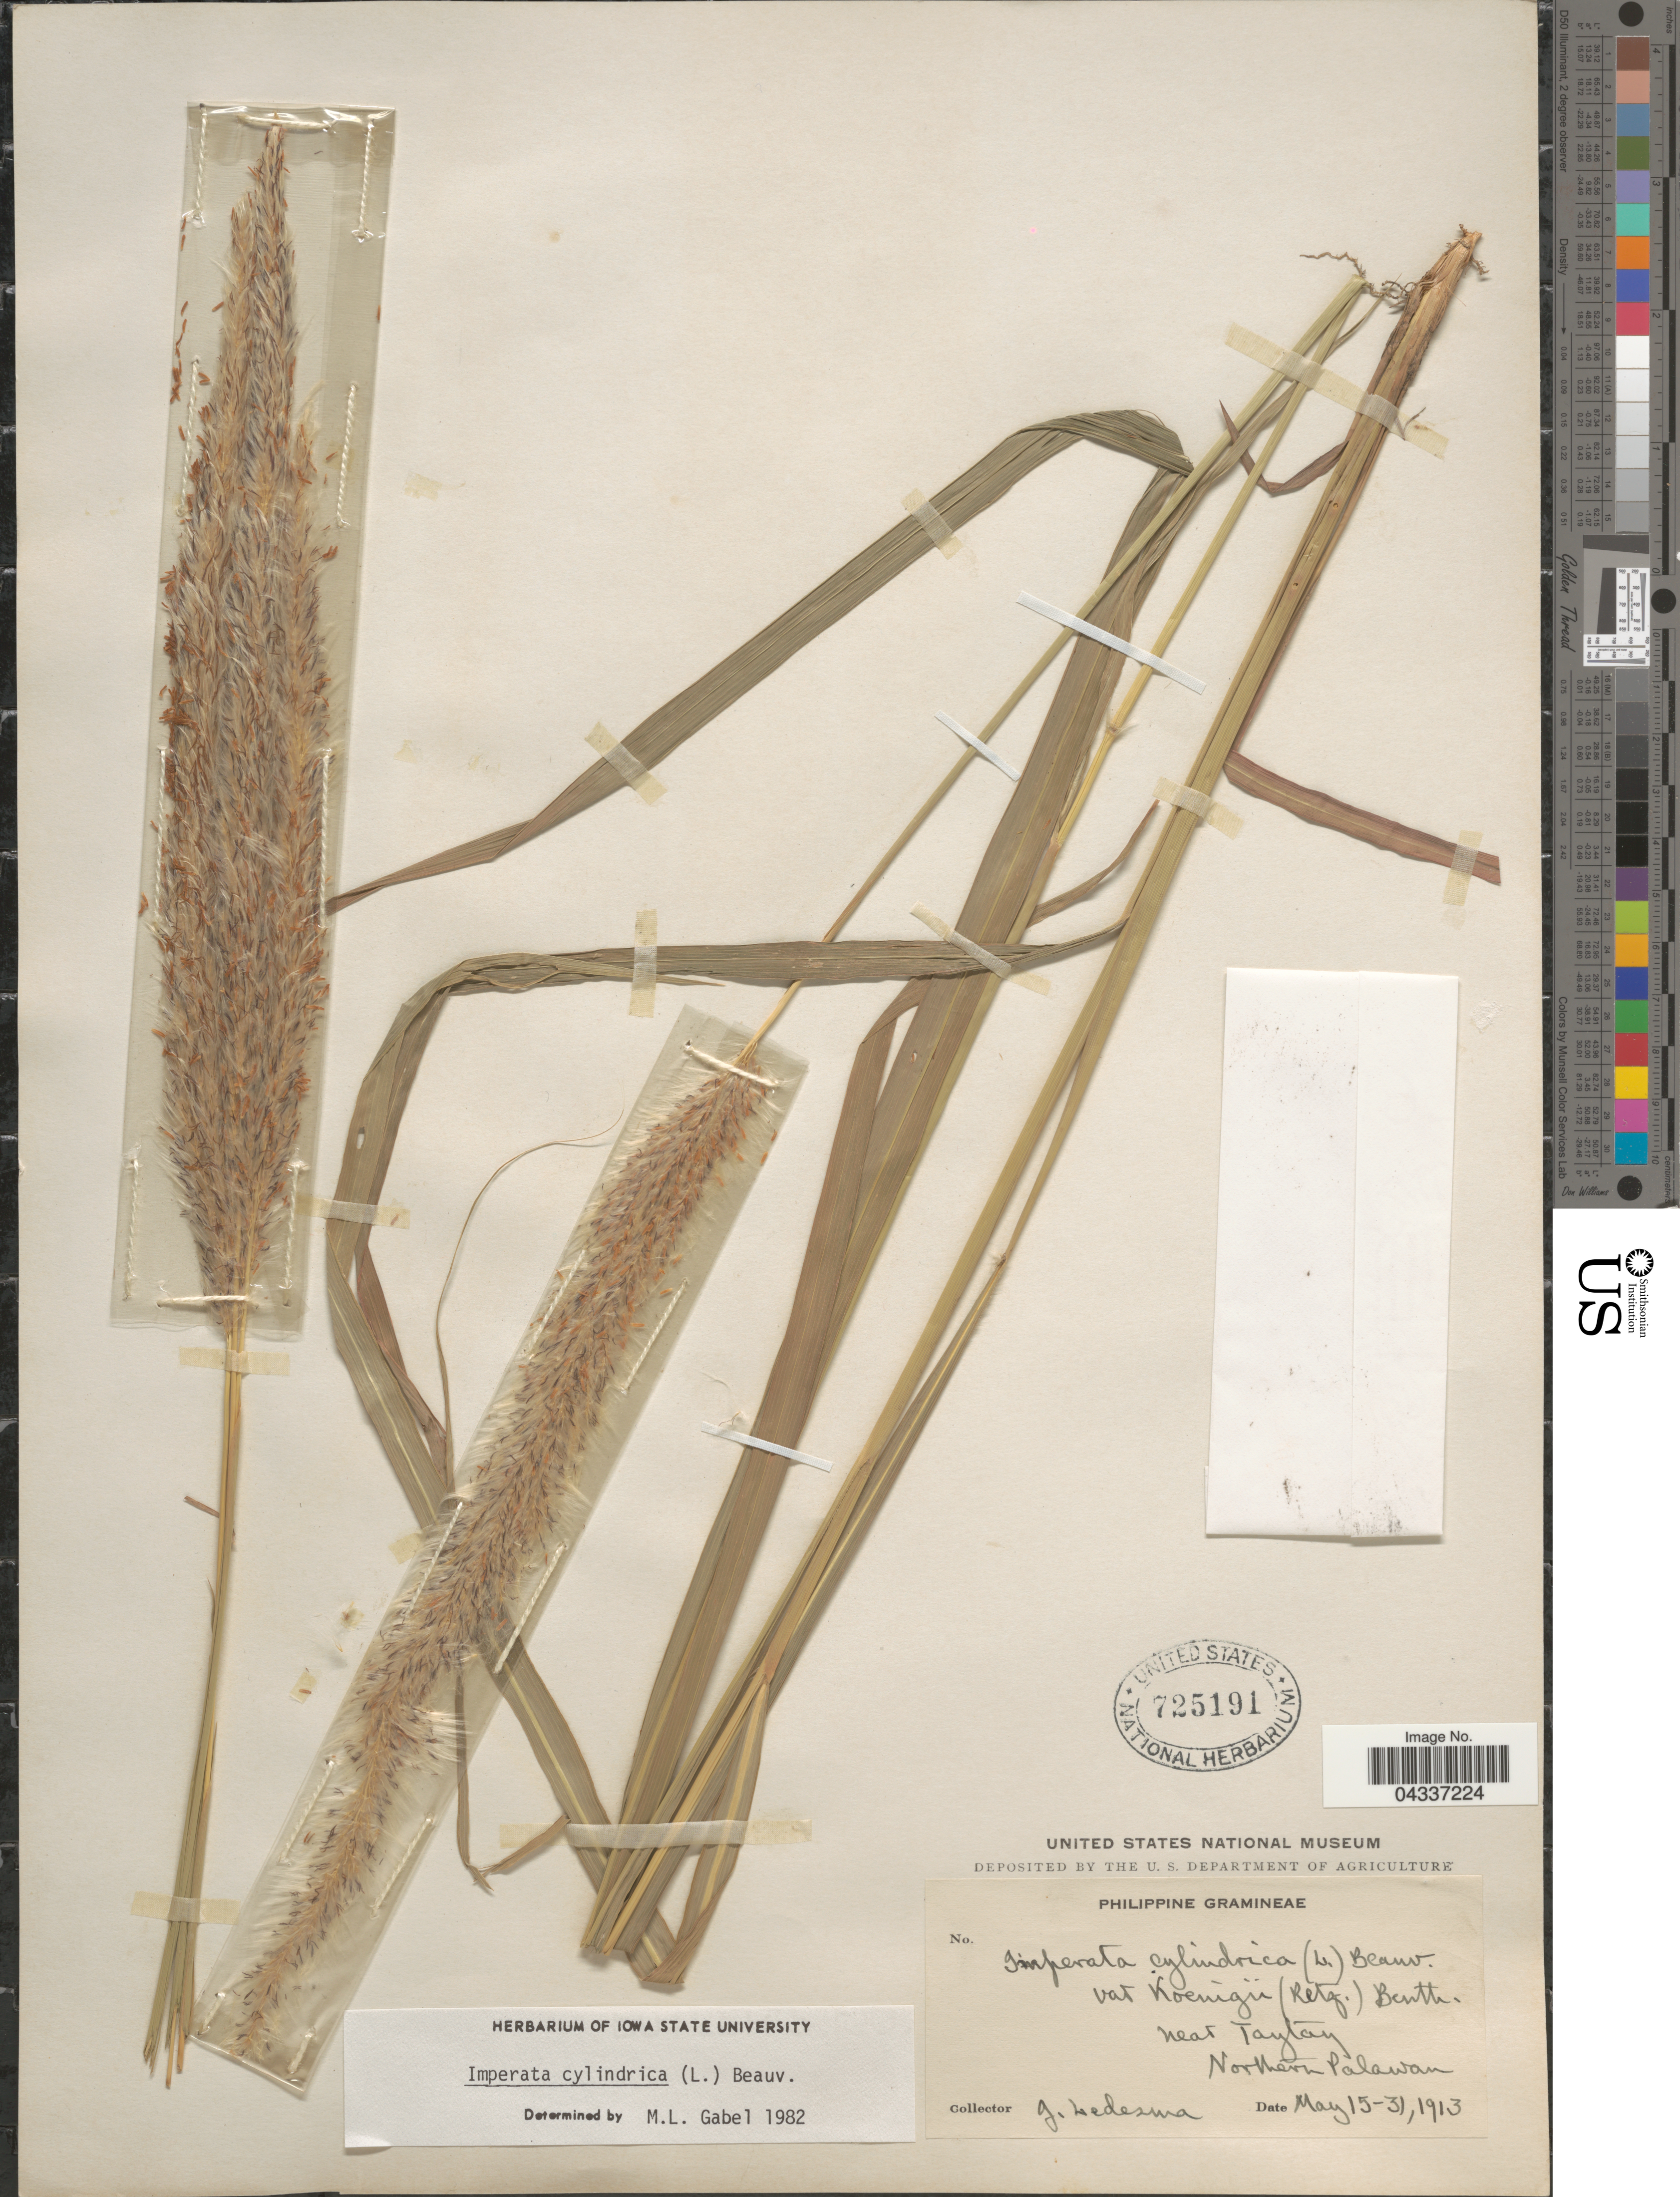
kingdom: Plantae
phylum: Tracheophyta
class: Liliopsida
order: Poales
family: Poaceae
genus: Imperata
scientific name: Imperata cylindrica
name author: (L.) P. Beauv.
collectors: G. Ledesma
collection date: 1913-05-15/1913-05-31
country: Philippines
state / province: Mimaropa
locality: Near Taytay. Northern Palawan.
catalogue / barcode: US 725191